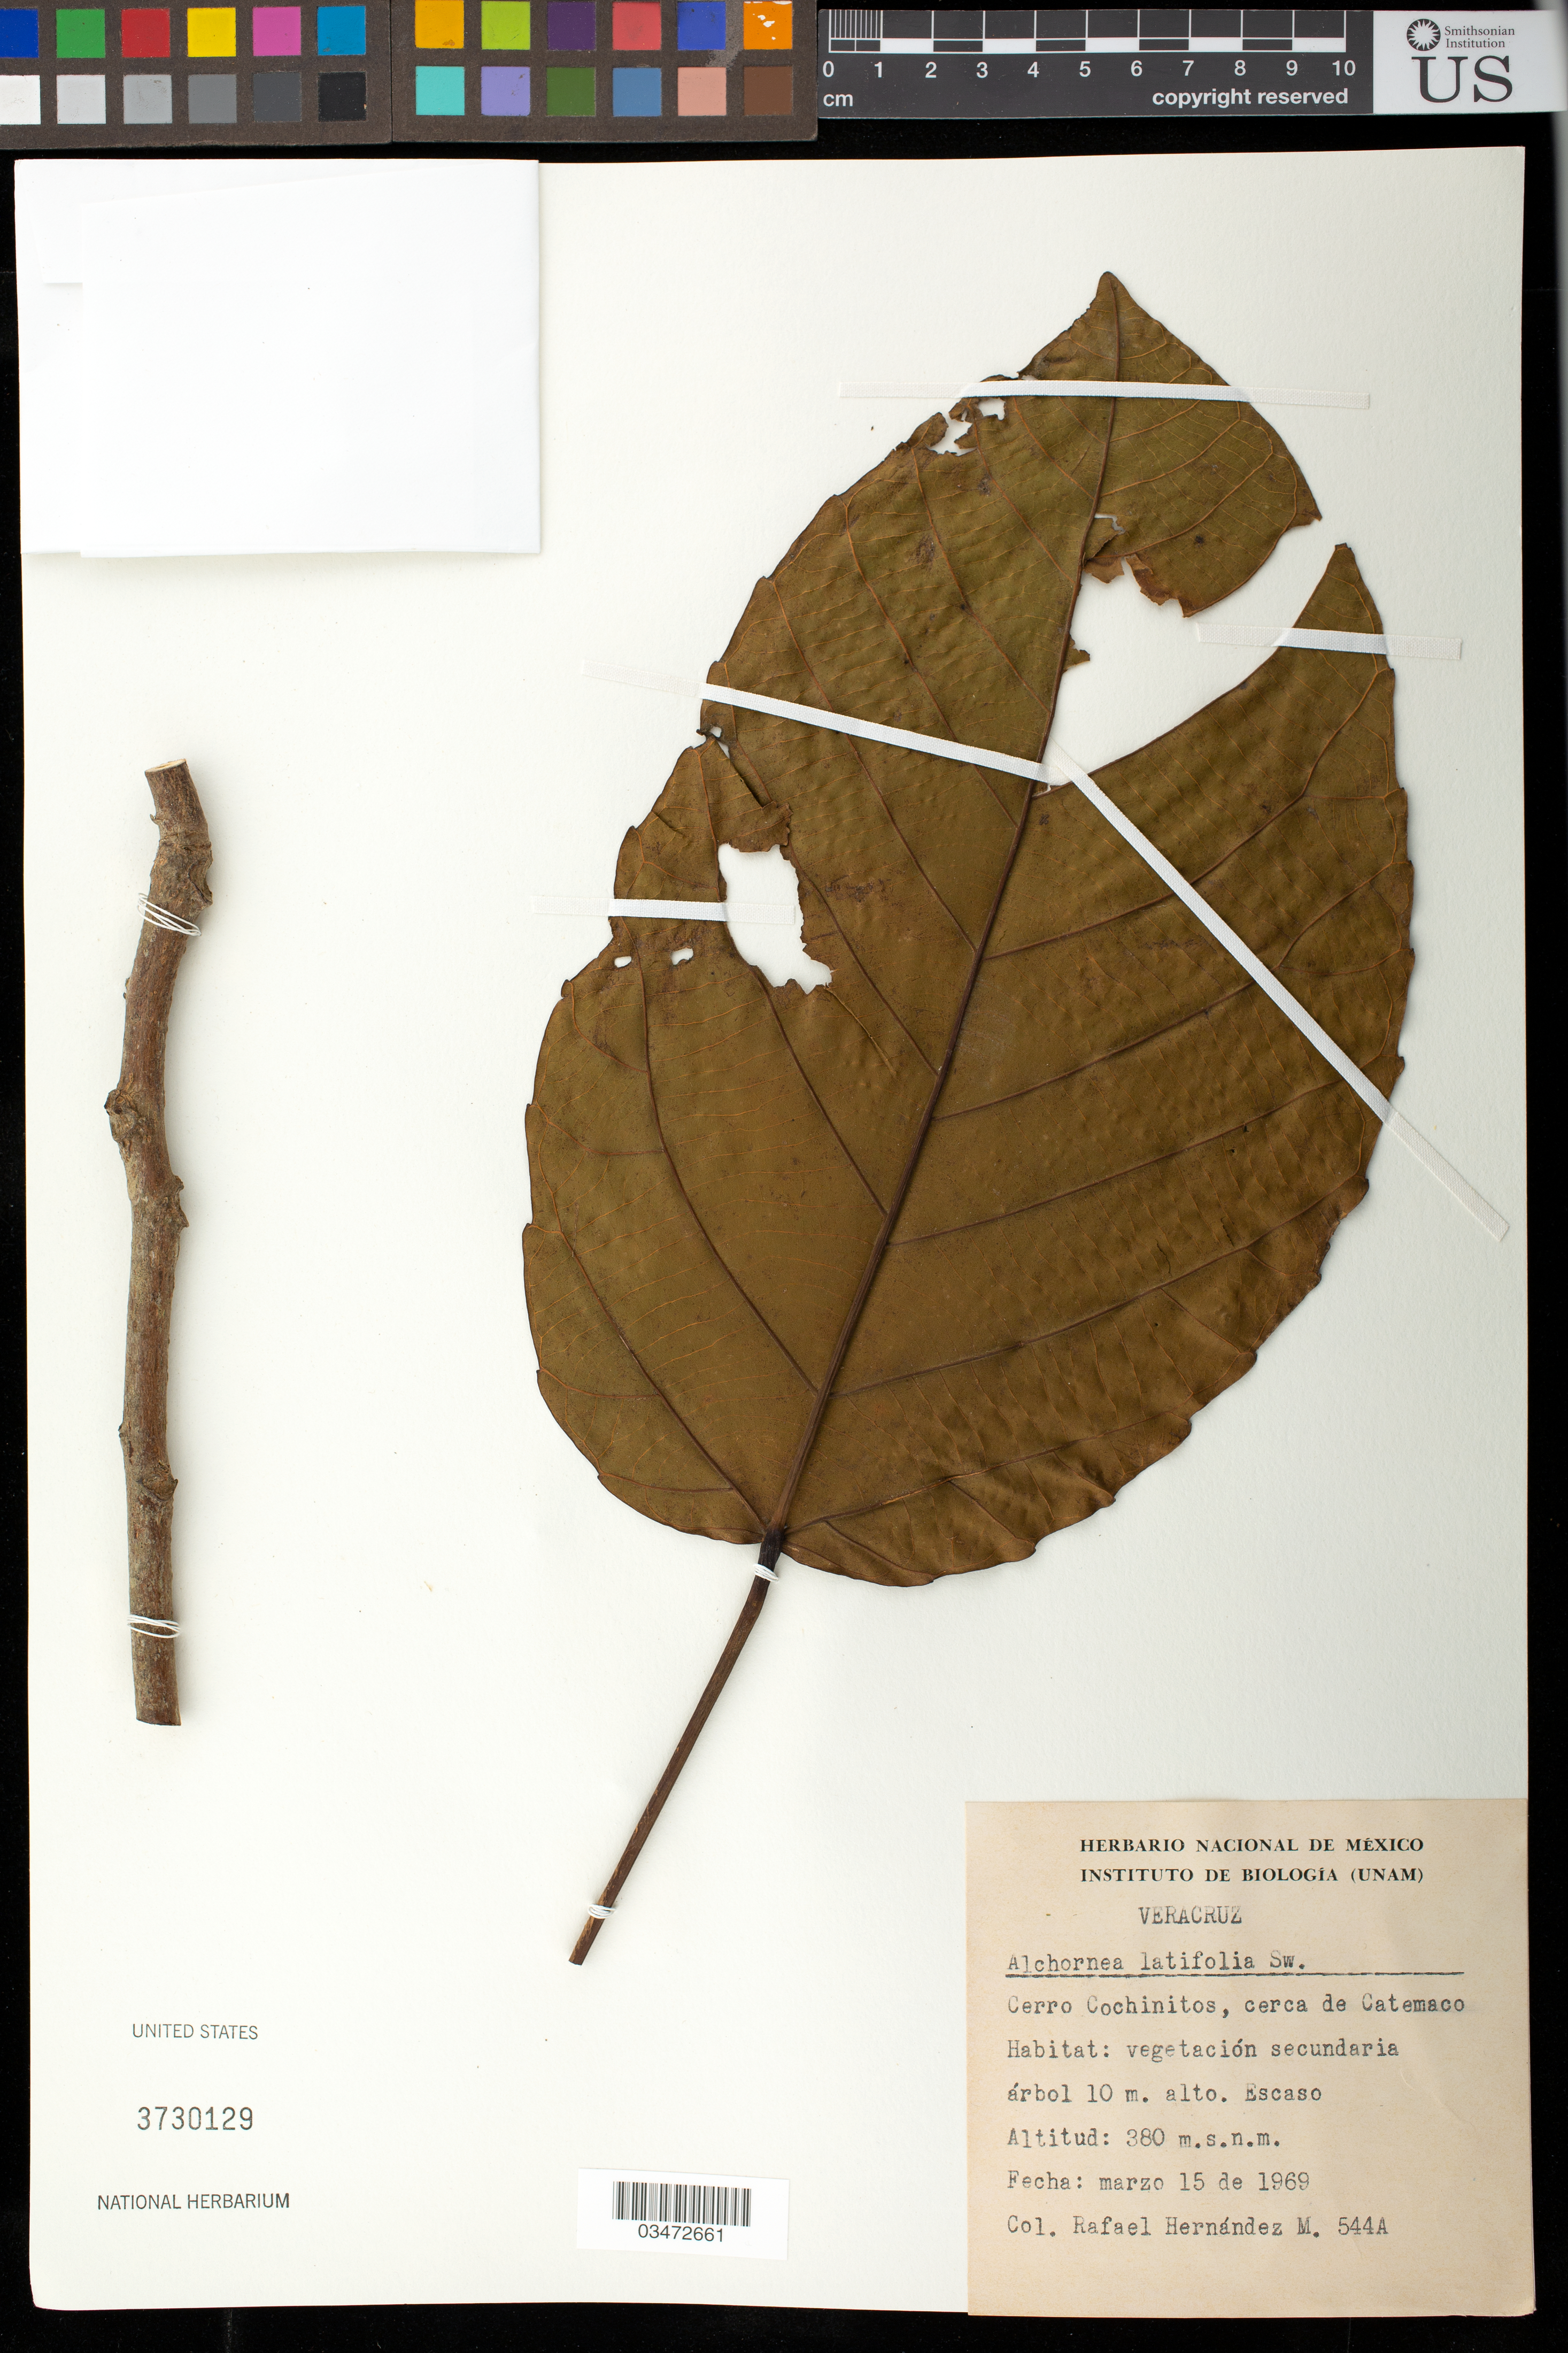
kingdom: Plantae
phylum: Tracheophyta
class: Magnoliopsida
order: Malpighiales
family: Euphorbiaceae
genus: Alchornea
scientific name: Alchornea latifolia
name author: Sw.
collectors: R. Hernández M.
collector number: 544A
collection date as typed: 15 Mar 1969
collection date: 1969-03-15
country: México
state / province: Veracruz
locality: Cerro Cochinitos, cerca de Catemaco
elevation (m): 380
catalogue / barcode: US 3730129